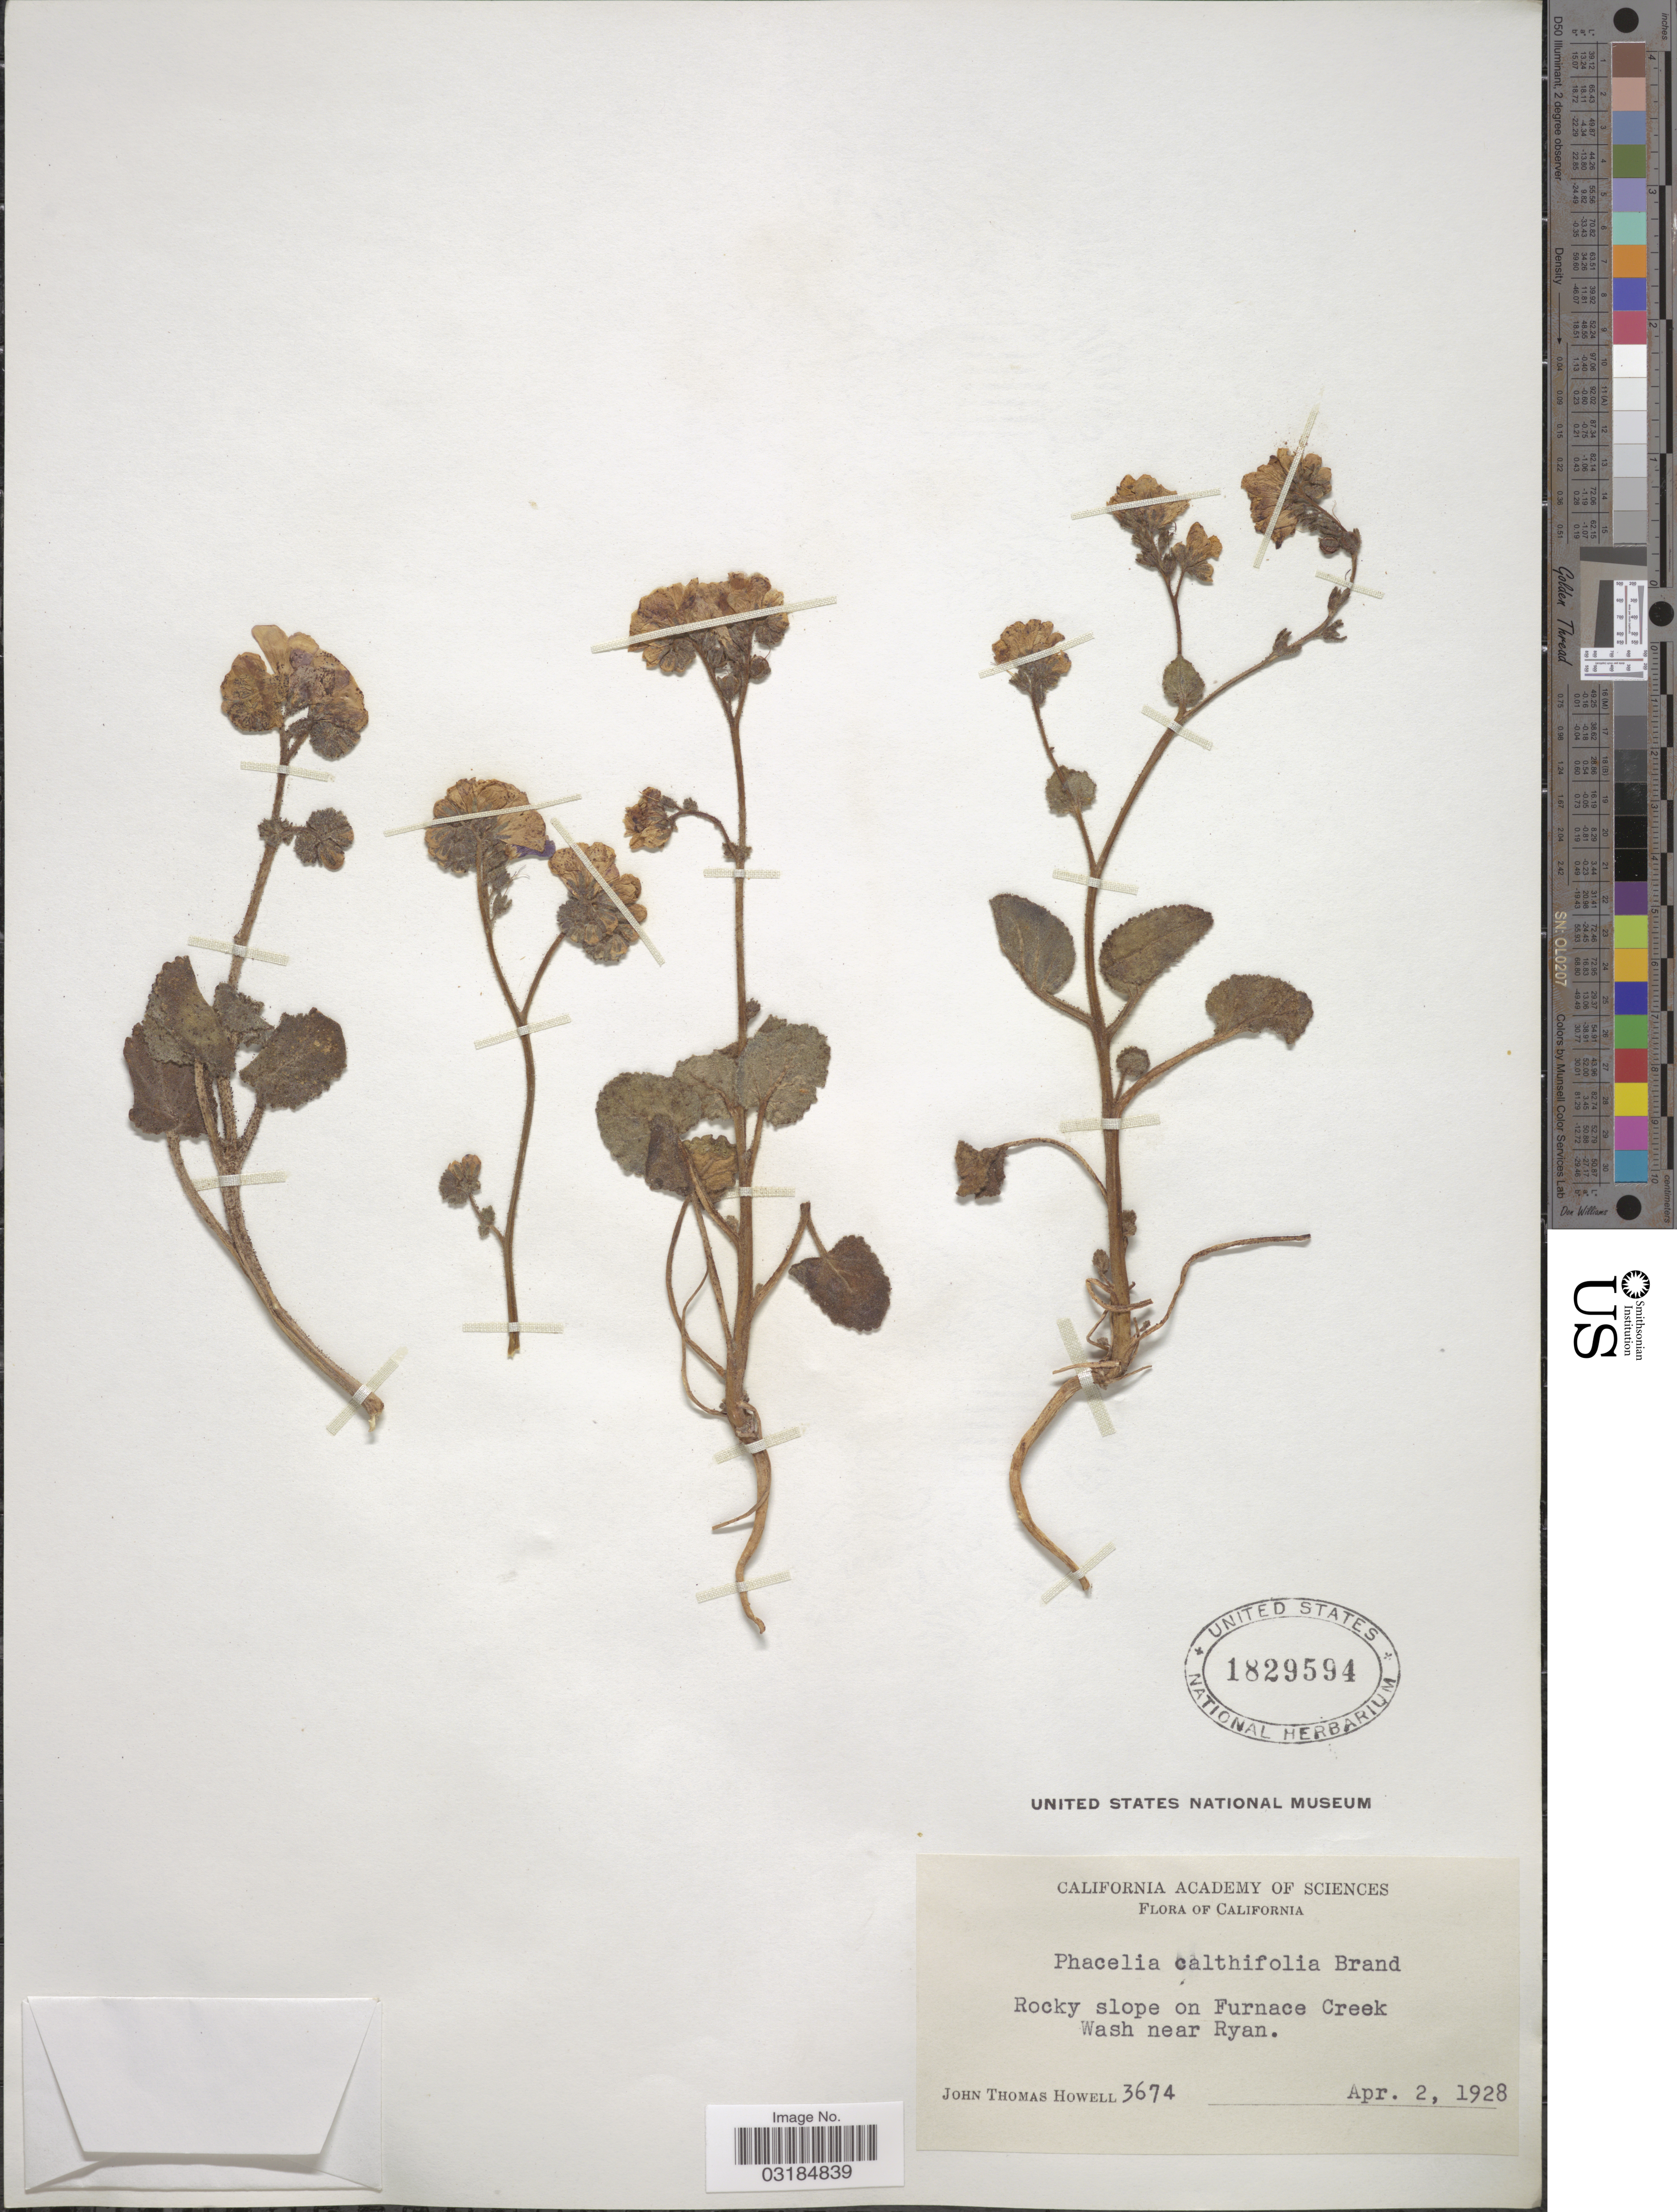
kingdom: Plantae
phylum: Tracheophyta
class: Magnoliopsida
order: Boraginales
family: Hydrophyllaceae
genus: Phacelia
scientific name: Phacelia calthifolia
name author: Brand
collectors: J. T. Howell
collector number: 3674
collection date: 1928-04-02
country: United States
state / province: California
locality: Rocky slope on Furnace Creek, Wash near Ryan.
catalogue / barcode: US 1829594